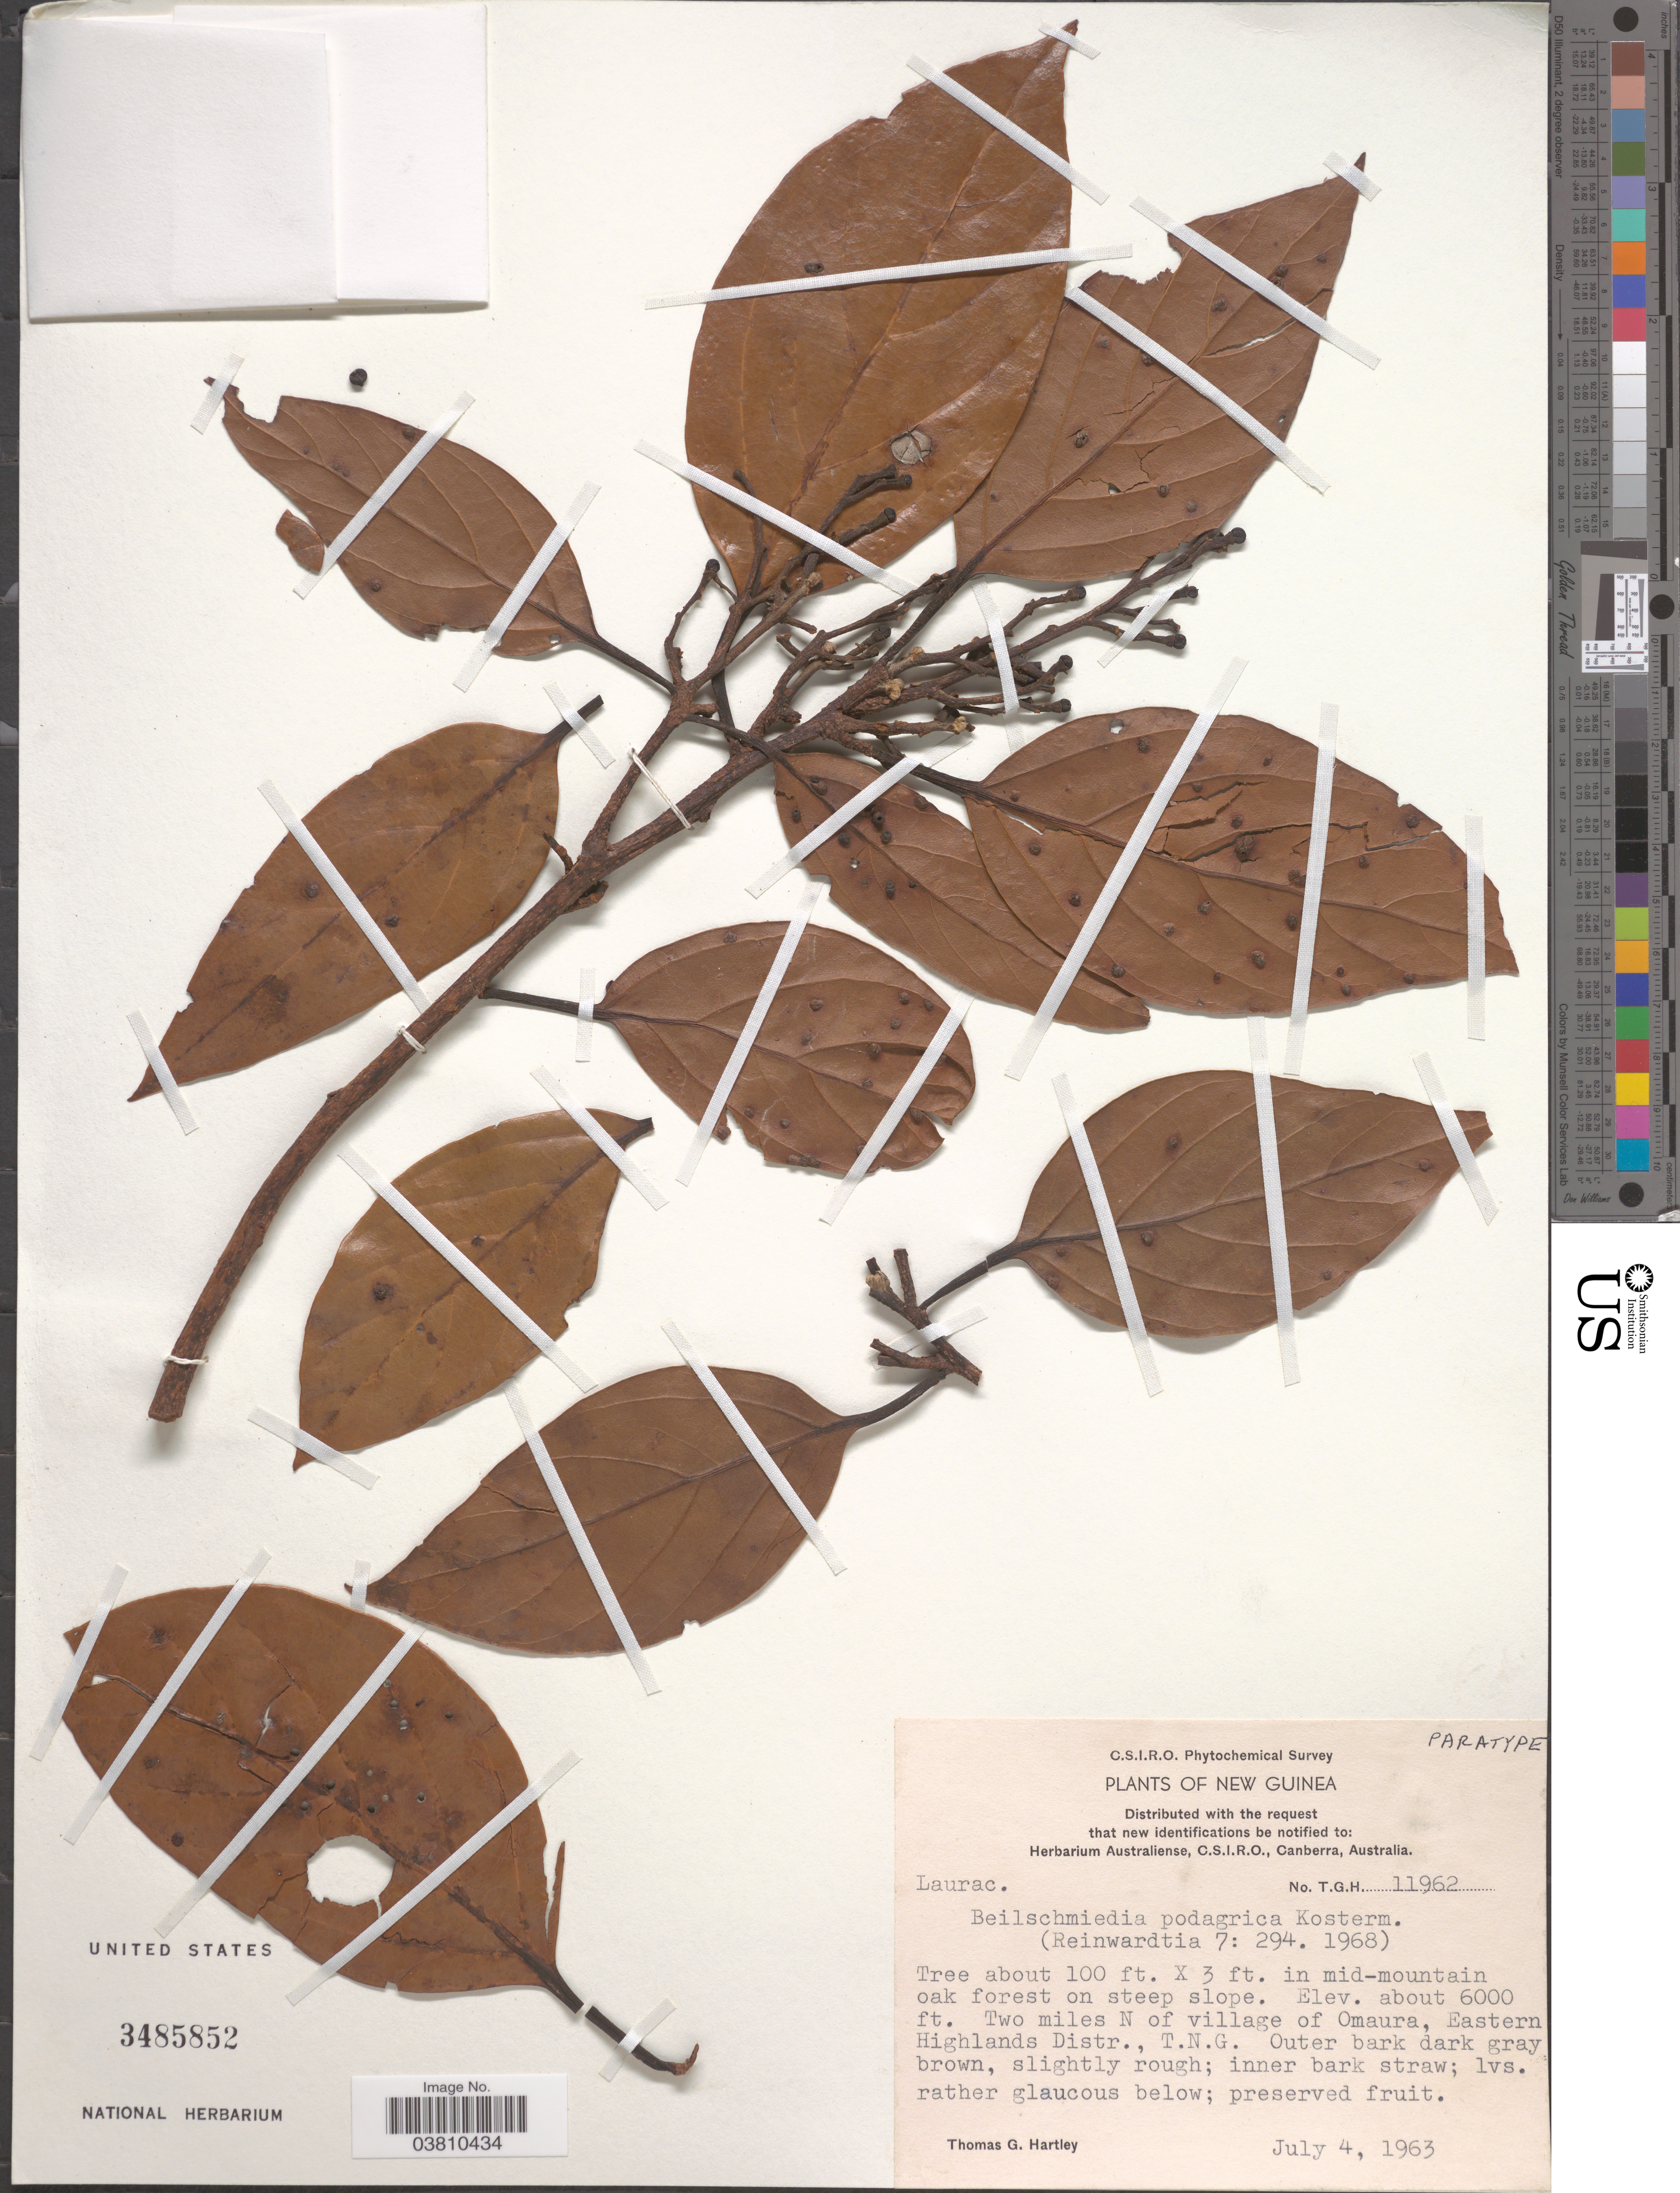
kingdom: Plantae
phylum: Tracheophyta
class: Magnoliopsida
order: Laurales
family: Lauraceae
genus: Beilschmiedia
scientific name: Beilschmiedia podagrica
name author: Kosterm.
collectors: T. G. Hartley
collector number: TGH11962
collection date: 1963-07-04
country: Papua New Guinea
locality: New Guinea. Two miles N of village of Omaura, Eastern Highlands Distr., T.N.G.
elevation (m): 1829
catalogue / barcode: US 3485852